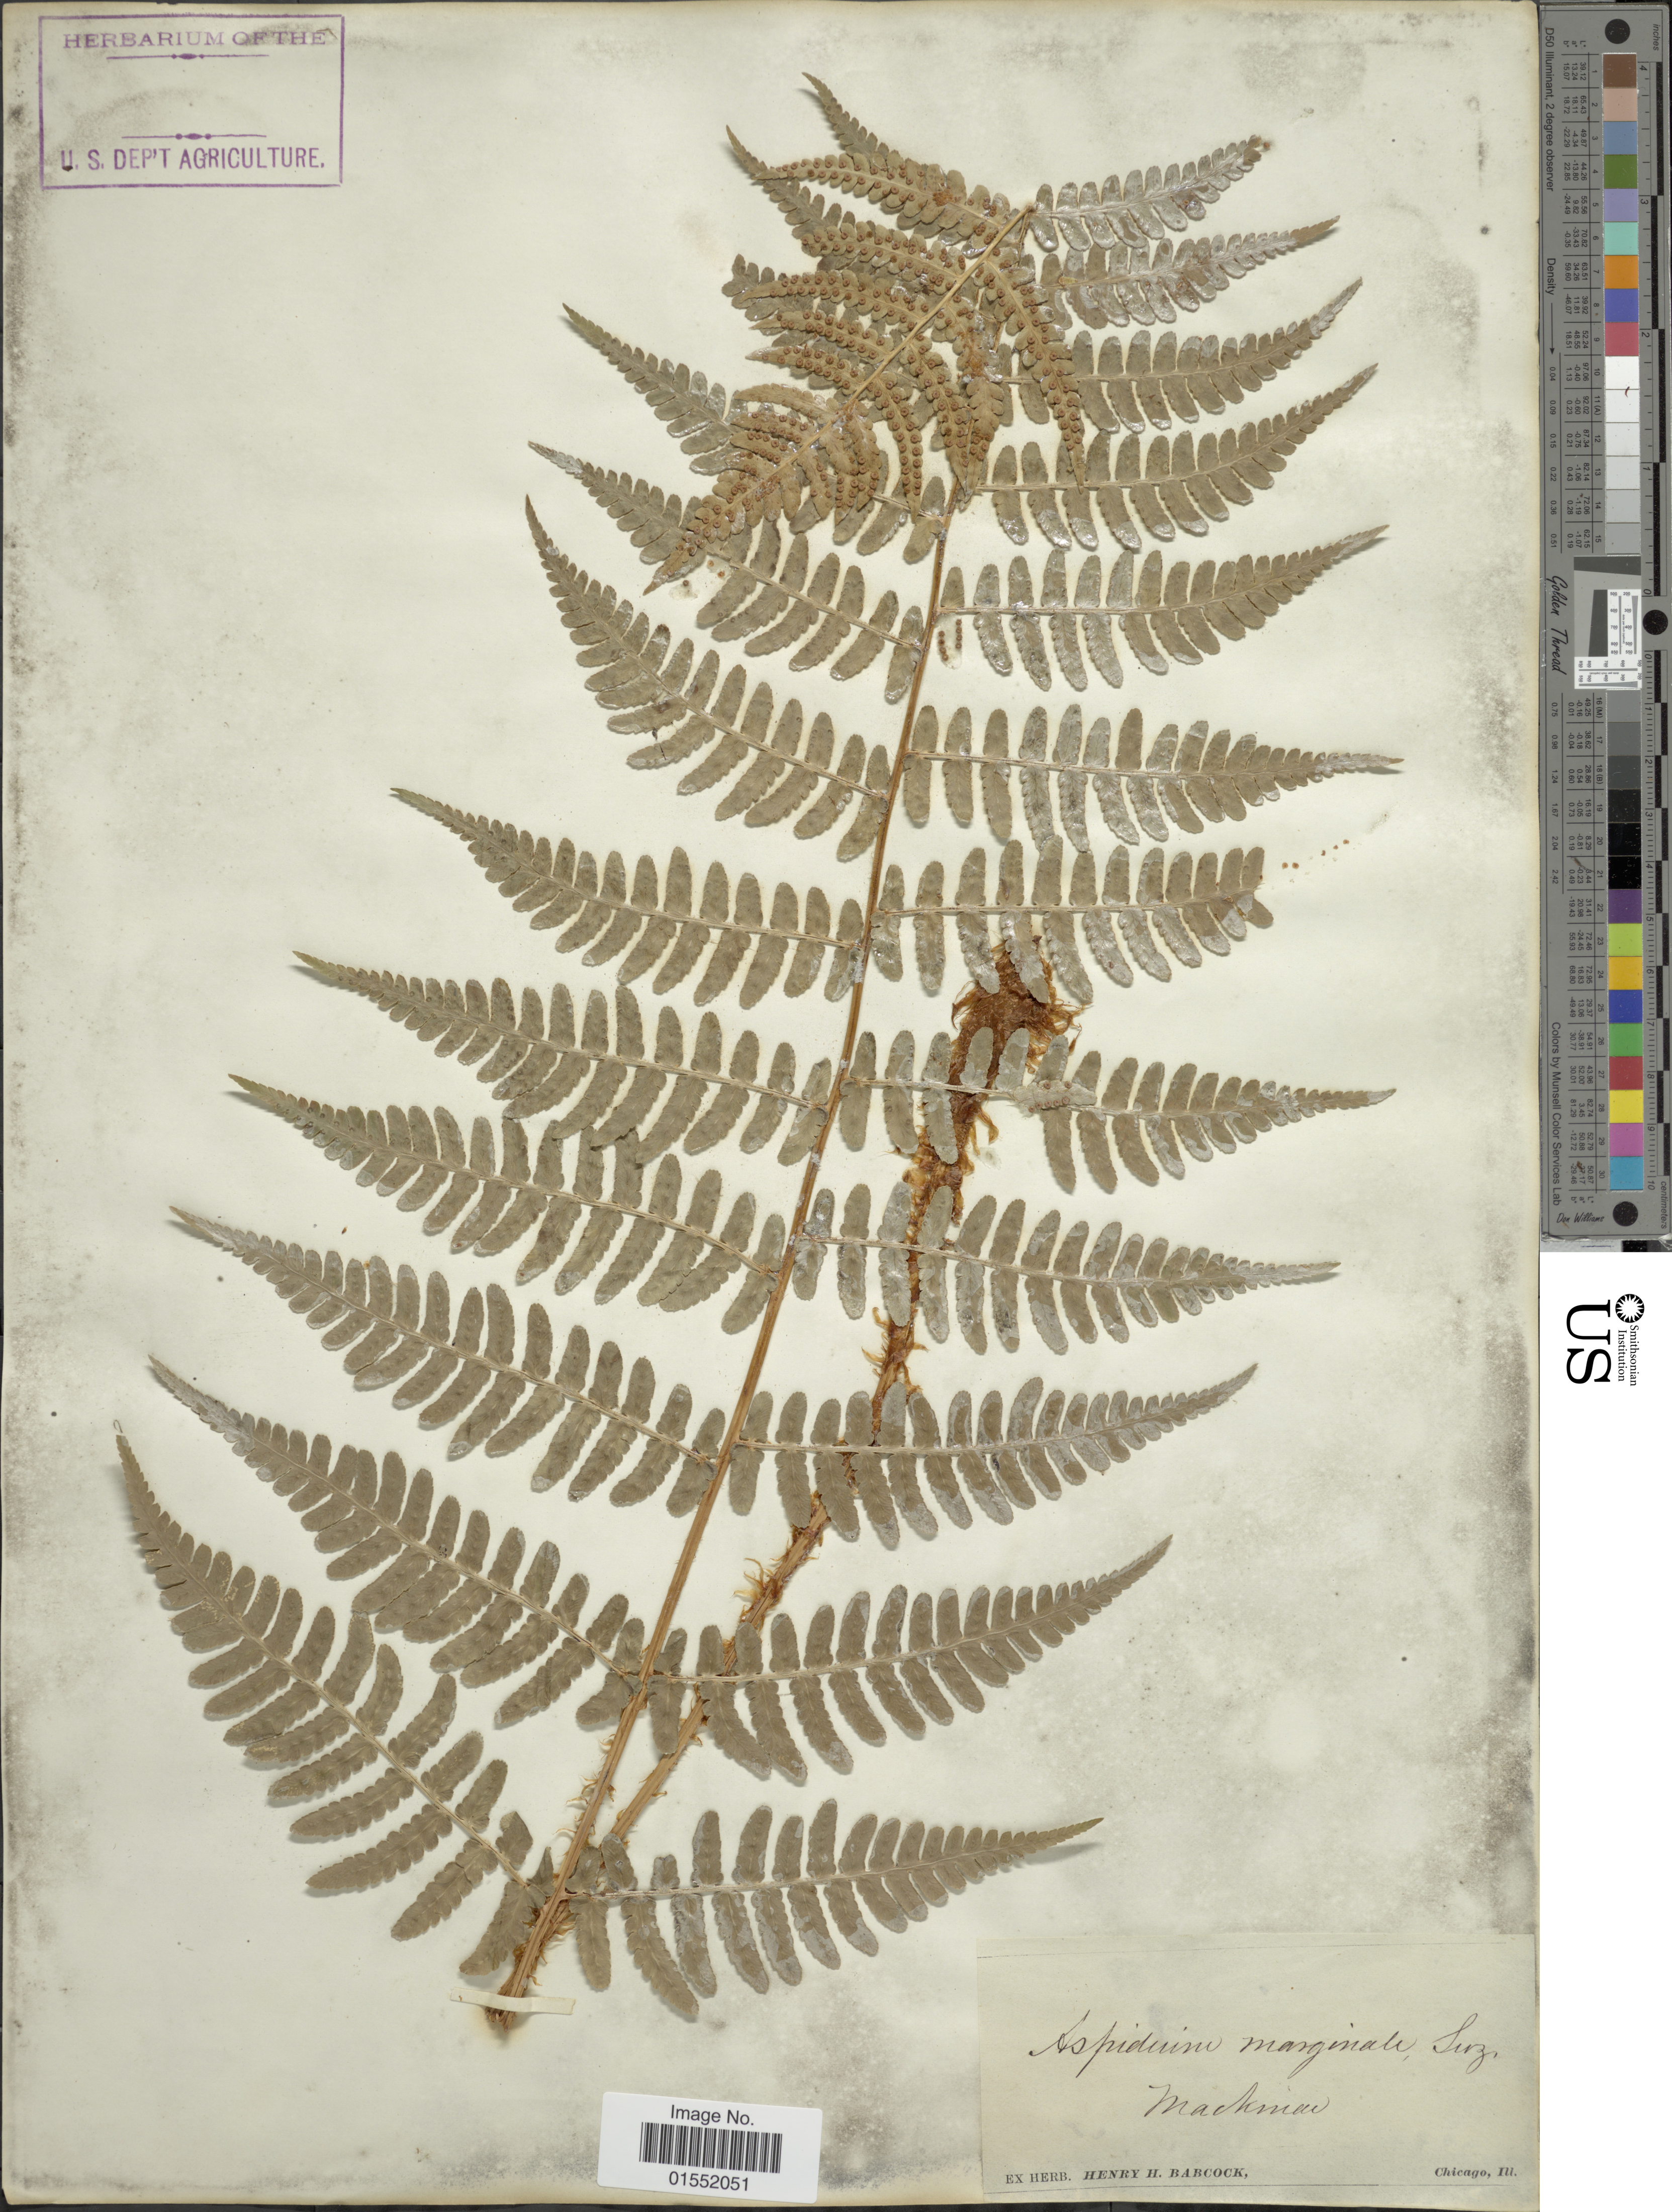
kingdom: Plantae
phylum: Tracheophyta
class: Polypodiopsida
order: Polypodiales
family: Dryopteridaceae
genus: Dryopteris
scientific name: Dryopteris marginalis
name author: (L.) A. Gray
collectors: ex herb. Henry Homes Babcock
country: United States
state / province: Illinois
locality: Mackinaw.